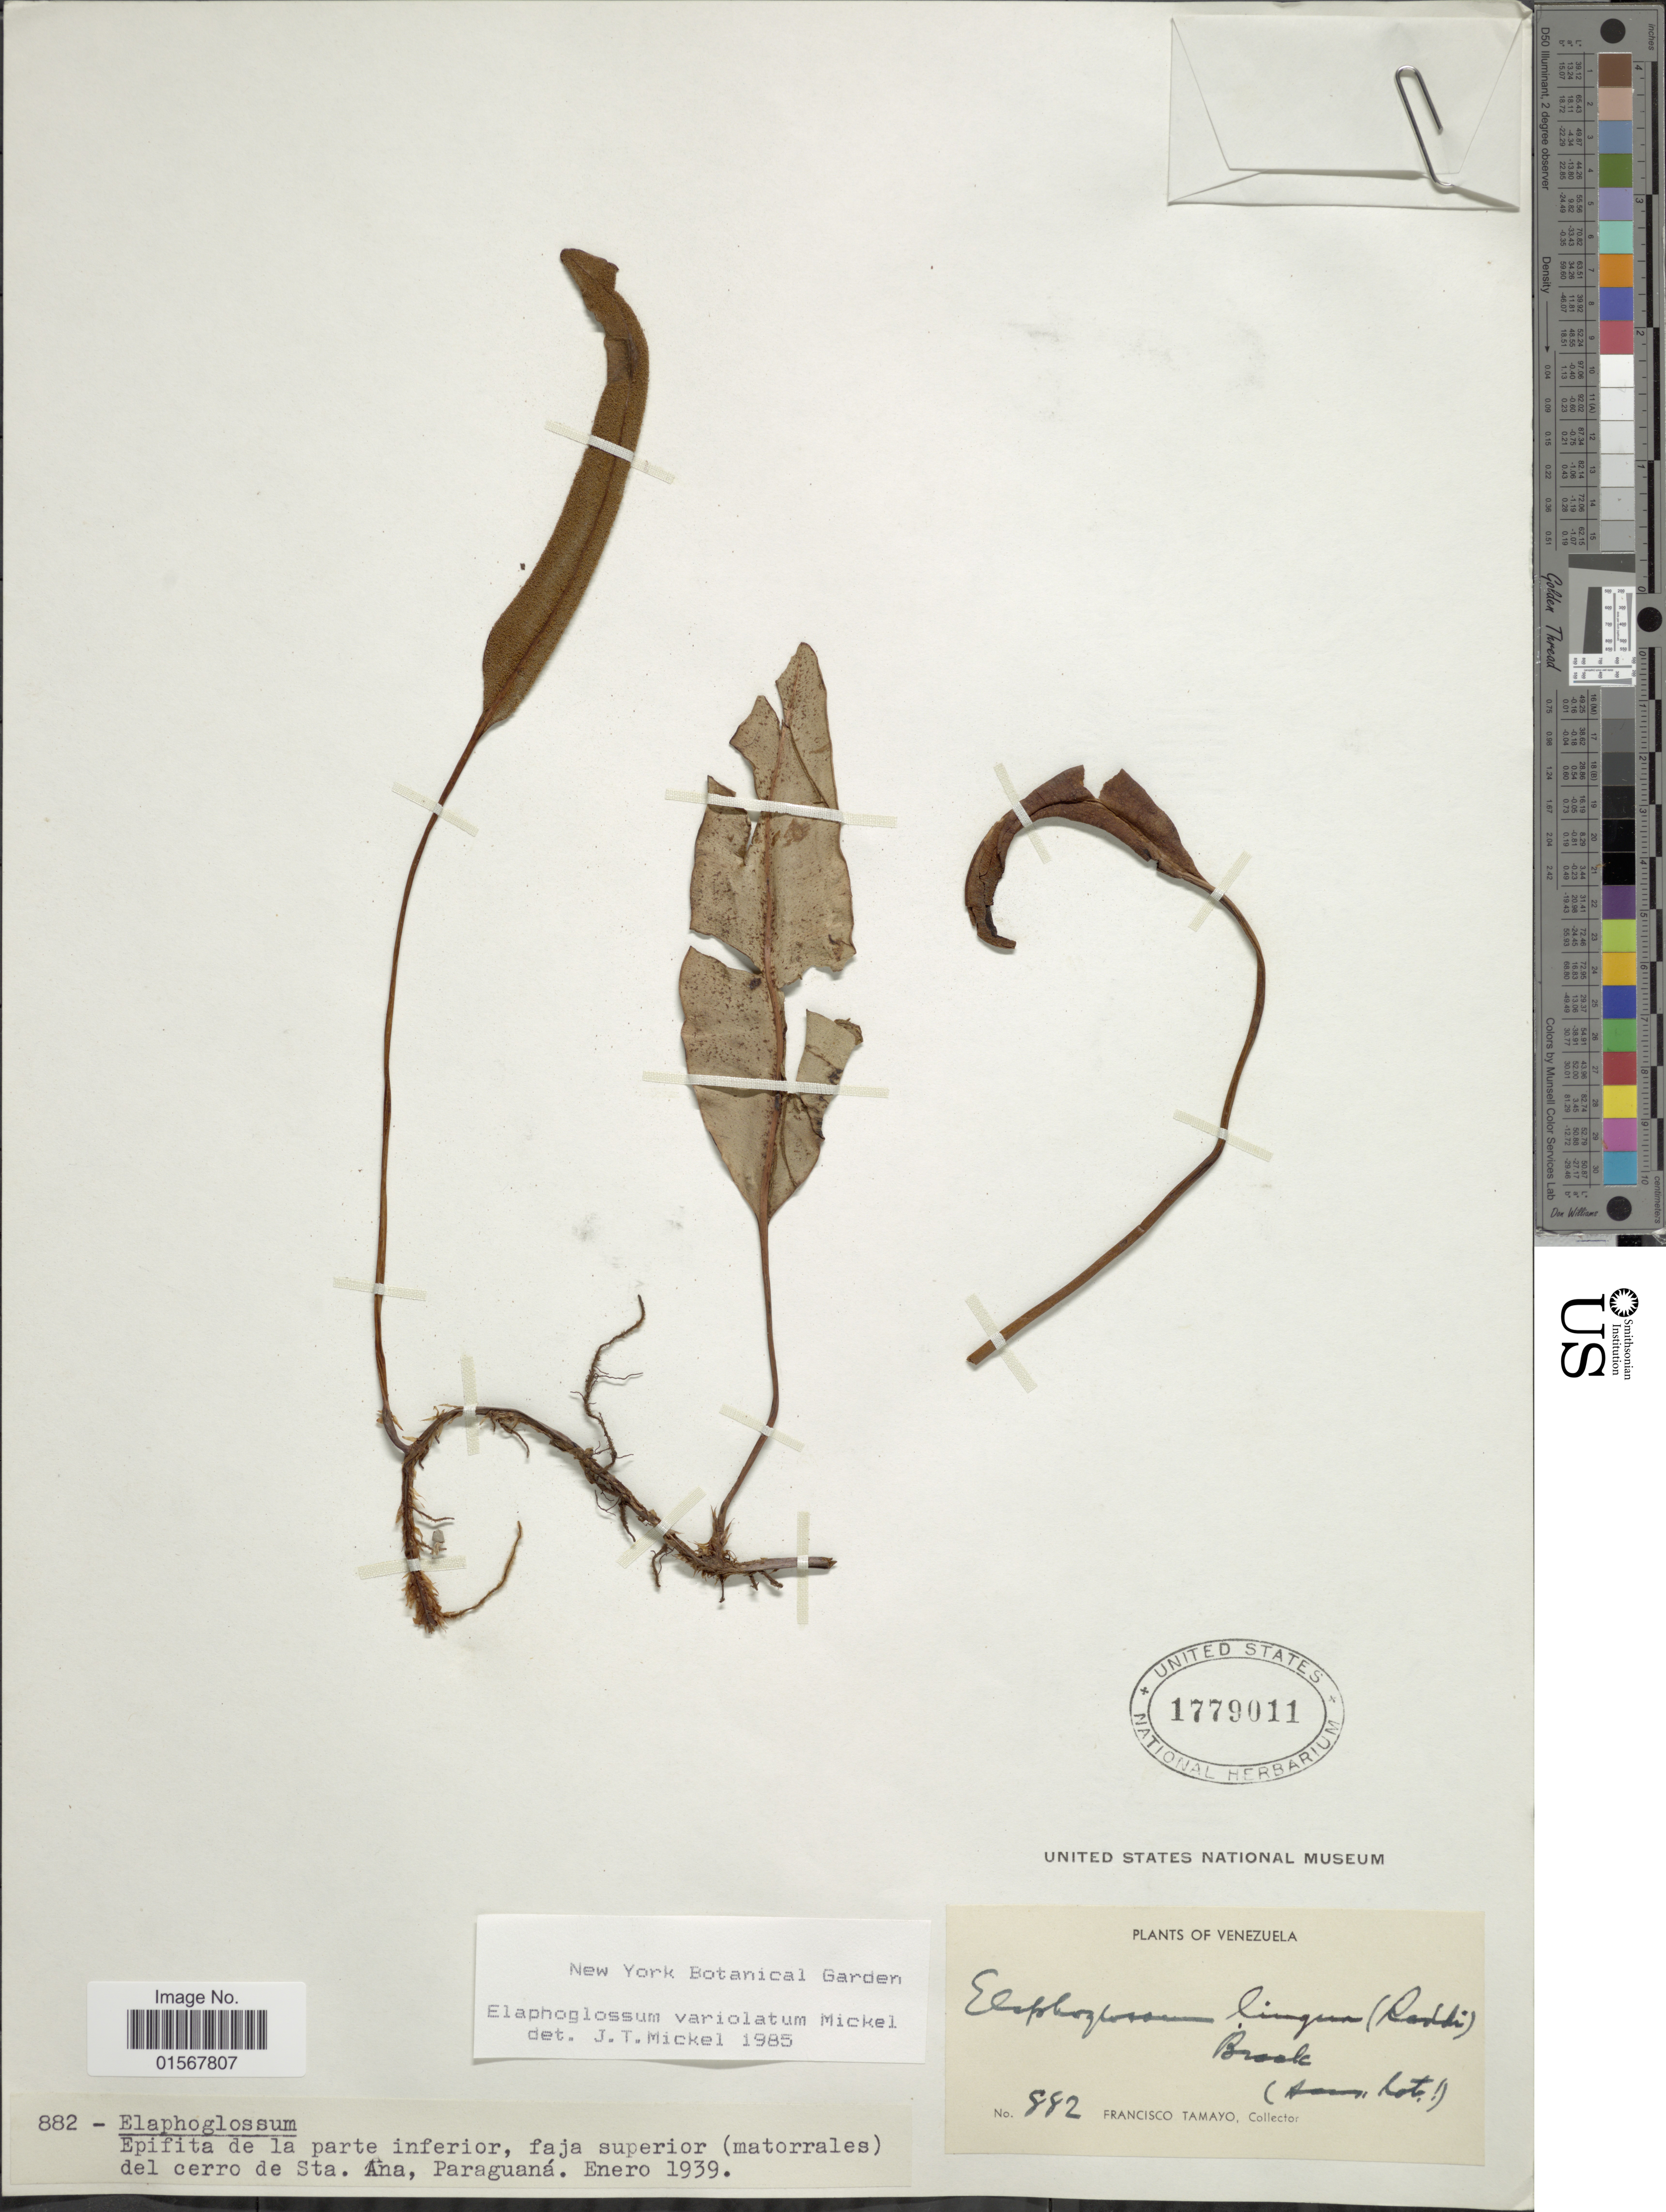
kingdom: Plantae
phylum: Tracheophyta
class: Polypodiopsida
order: Polypodiales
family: Dryopteridaceae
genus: Elaphoglossum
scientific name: Elaphoglossum variolatum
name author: Mickel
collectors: F. Tamayo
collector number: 882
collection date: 1939-01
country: Venezuela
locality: Epifita de la parte inferior, faja superior (matorrales) del cerro de Sta. Ana, Paraguana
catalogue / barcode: US 1779011